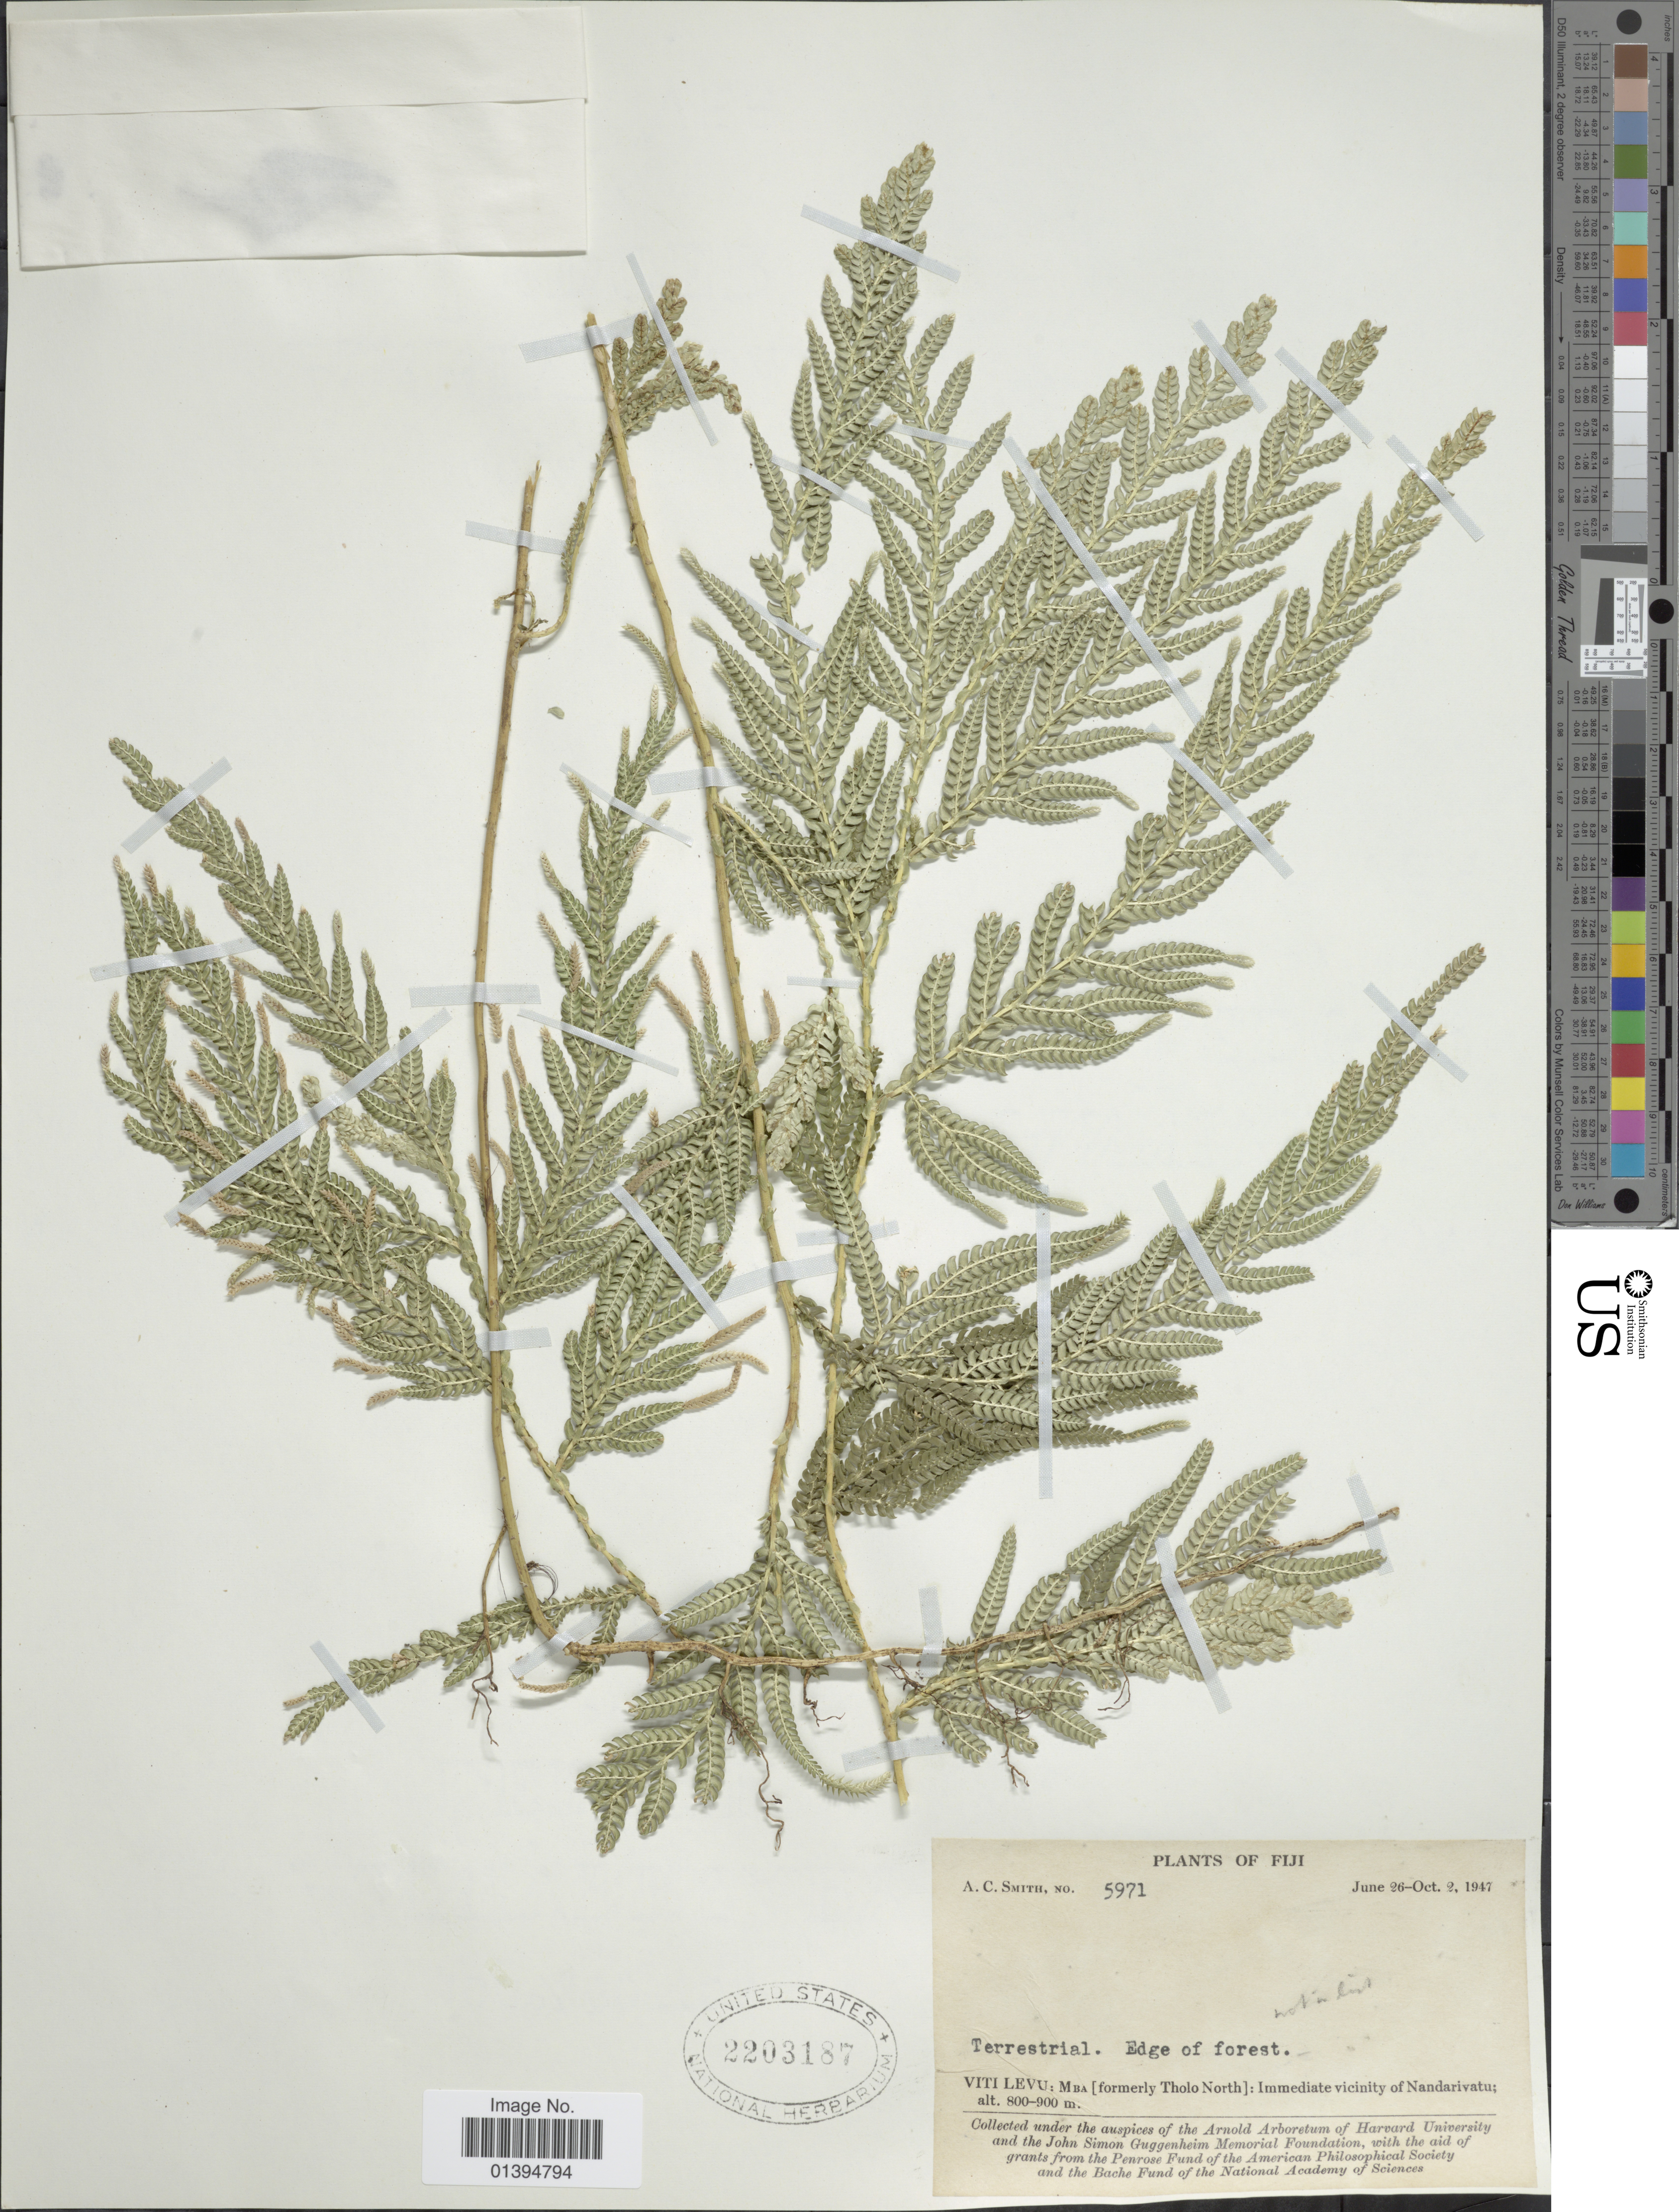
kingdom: Plantae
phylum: Tracheophyta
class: Lycopodiopsida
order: Selaginellales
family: Selaginellaceae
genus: Selaginella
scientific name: Selaginella sp.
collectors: A. C. Smith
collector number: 5971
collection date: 1947-06-26/1947-10-02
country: Fiji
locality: Viti Levu: Mba [formerly Tholo North]: immediate vicinity of Nandarivatu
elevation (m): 800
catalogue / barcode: US 2203187